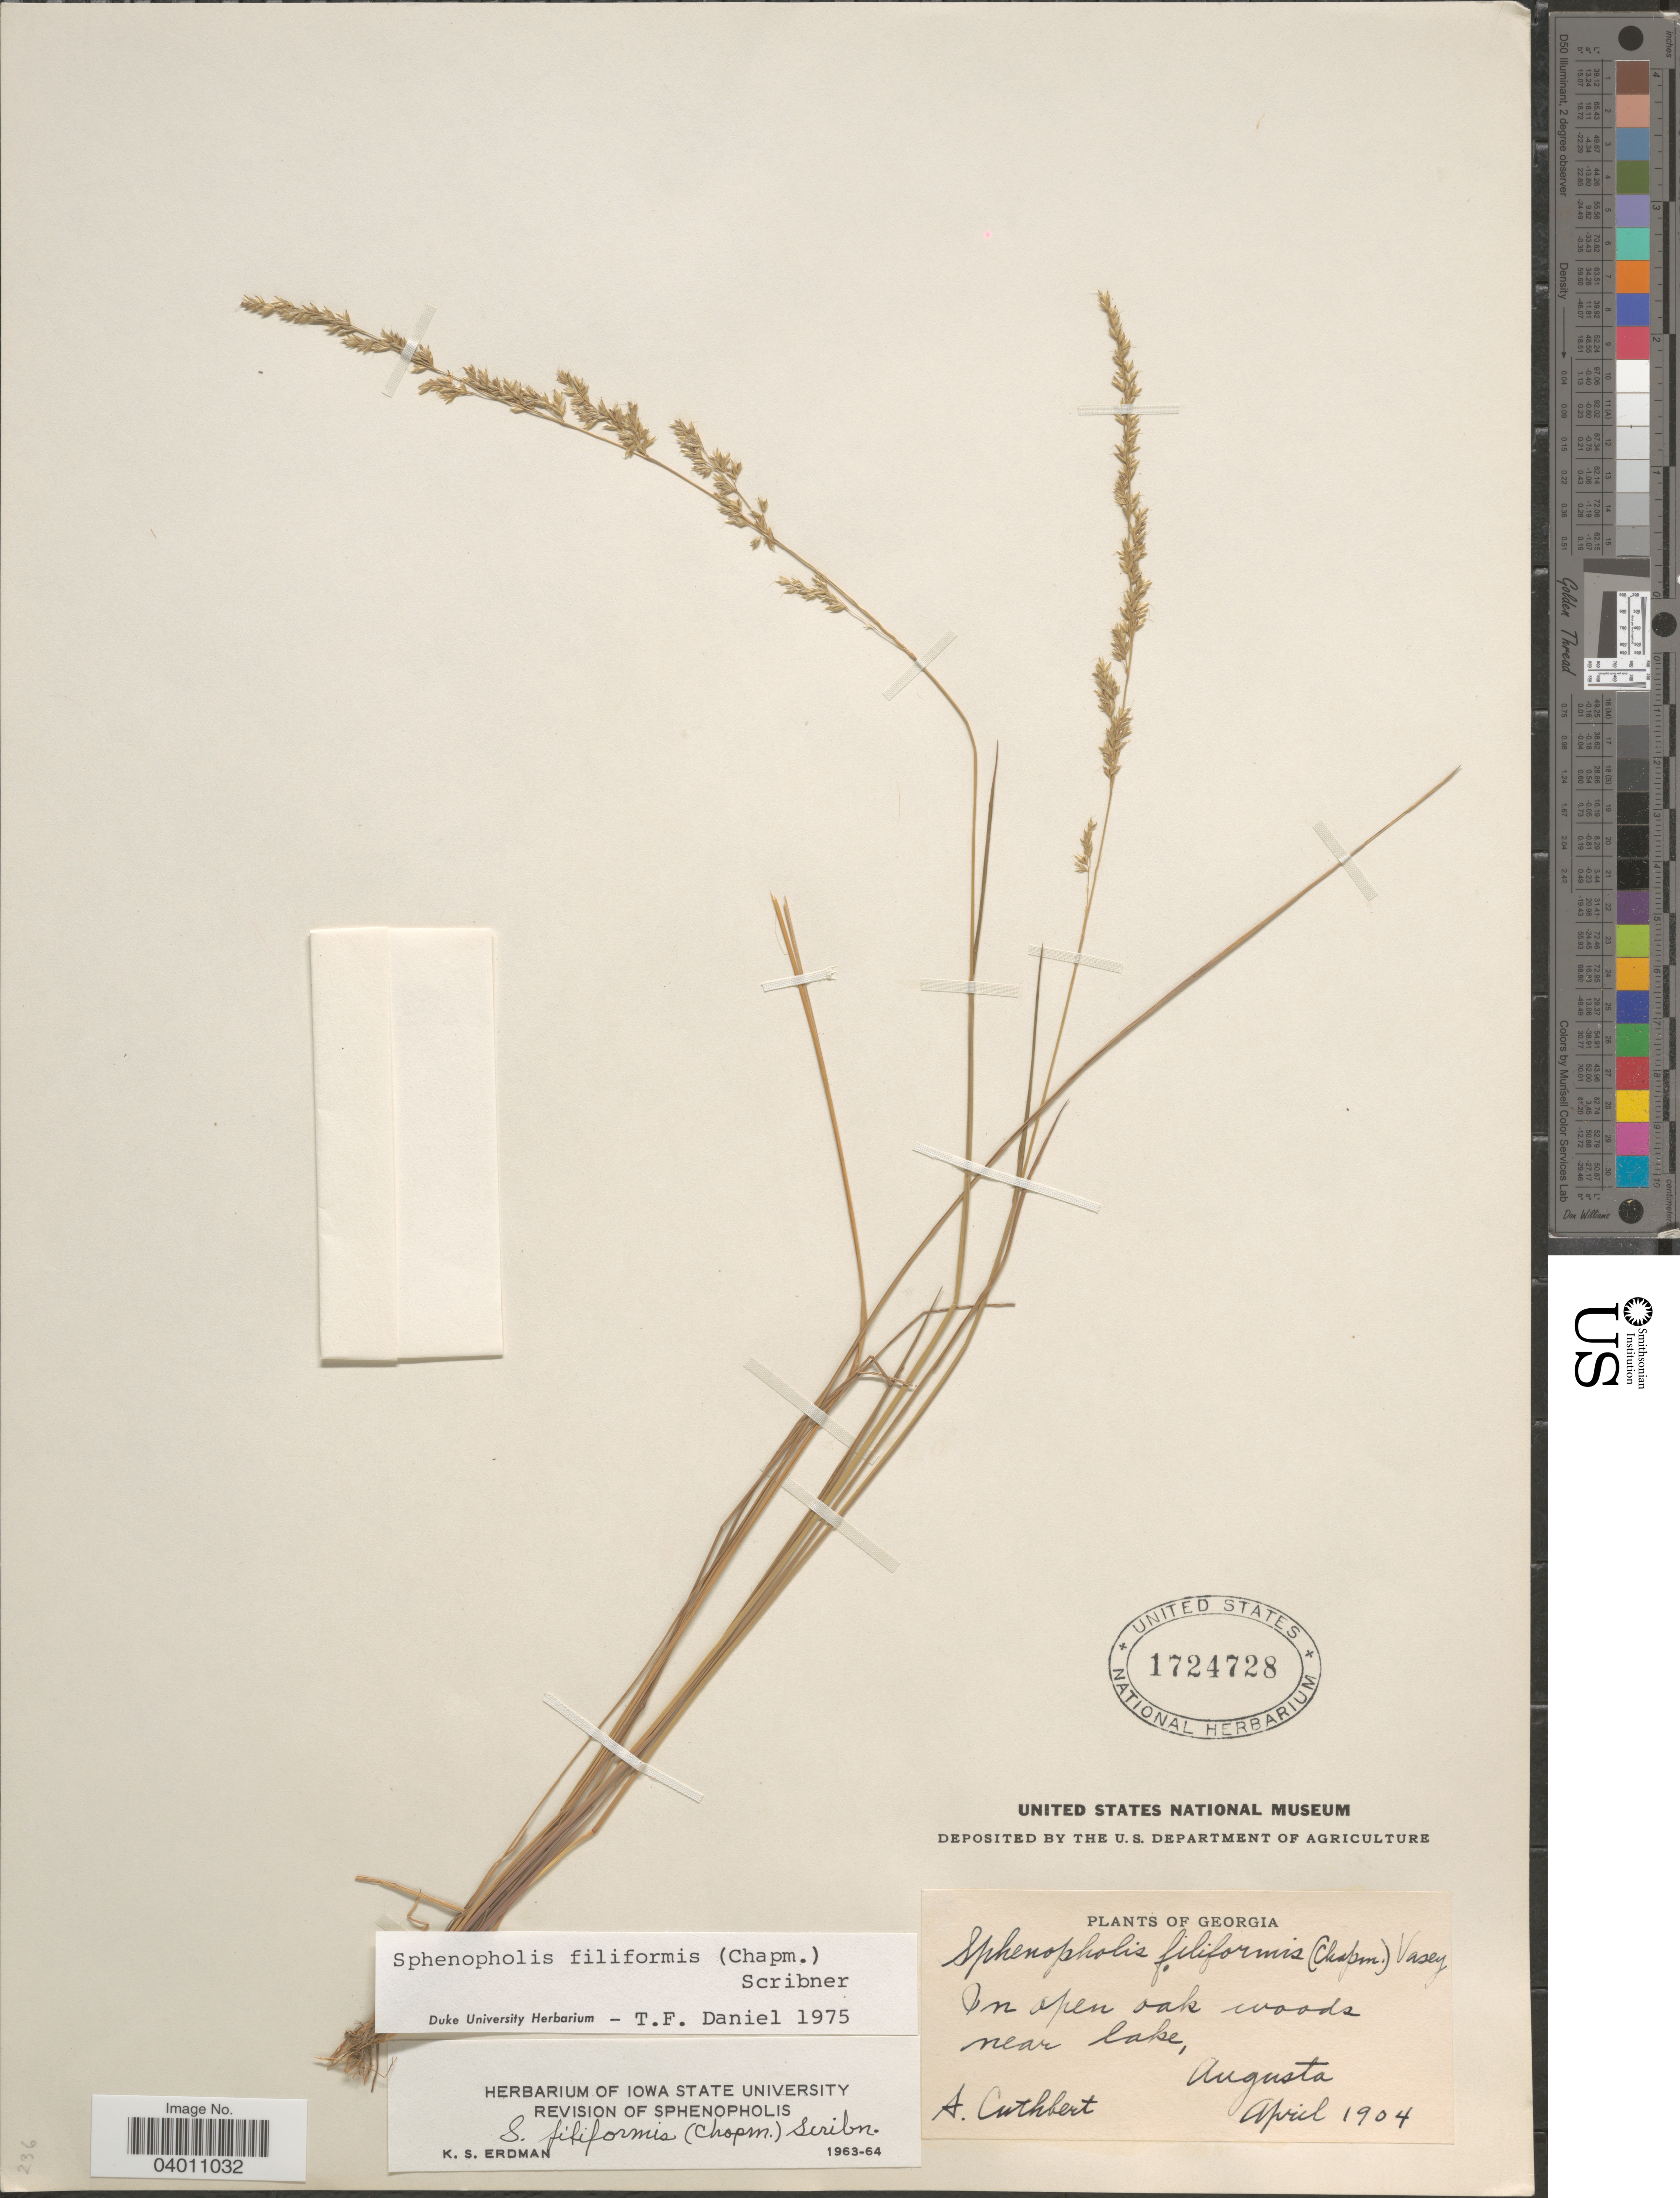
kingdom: Plantae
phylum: Tracheophyta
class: Liliopsida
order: Poales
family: Poaceae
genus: Sphenopholis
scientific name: Sphenopholis filiformis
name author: (Chapm.) Scribn.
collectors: A. Cuthbert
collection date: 1904-04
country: United States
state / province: Georgia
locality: In open oak woods near lake, Augusta.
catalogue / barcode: US 1724728